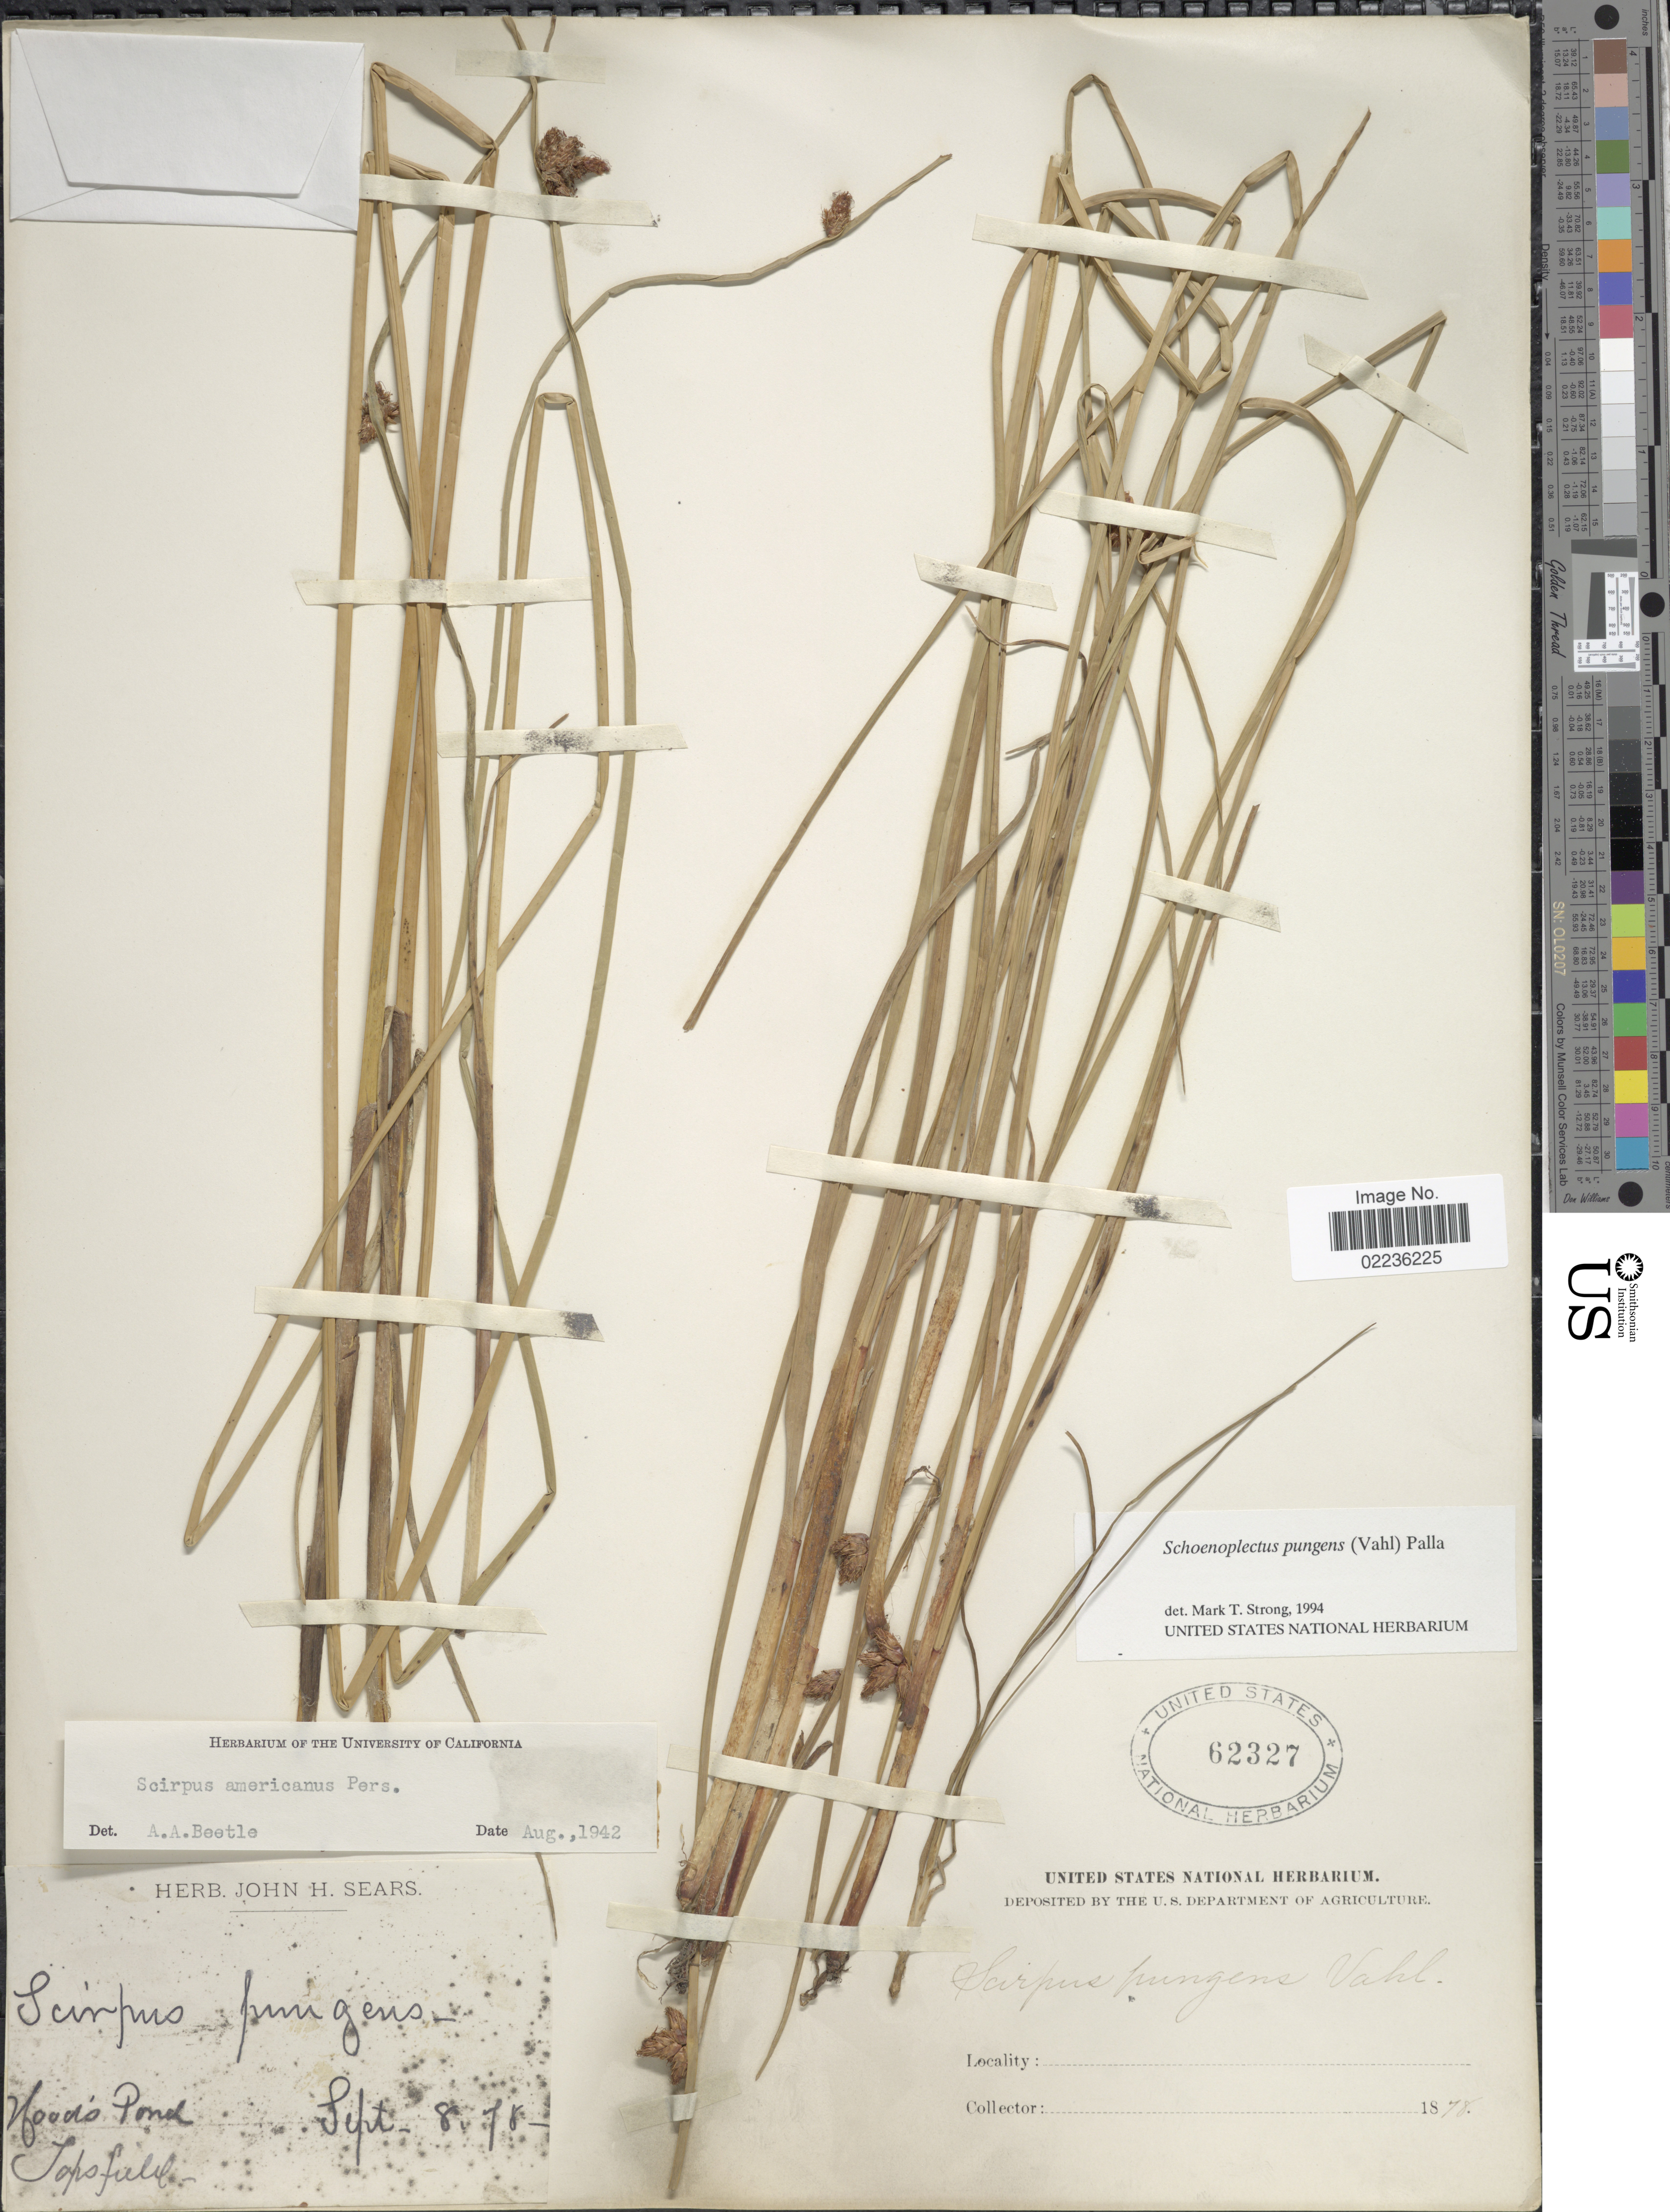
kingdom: Plantae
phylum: Tracheophyta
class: Liliopsida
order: Poales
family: Cyperaceae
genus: Schoenoplectus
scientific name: Schoenoplectus pungens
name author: (Vahl) Palla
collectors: Ex herb. John H. Sears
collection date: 1878-09-08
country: United States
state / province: Massachusetts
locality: Hood's Pond, Topsfield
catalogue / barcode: US 62327